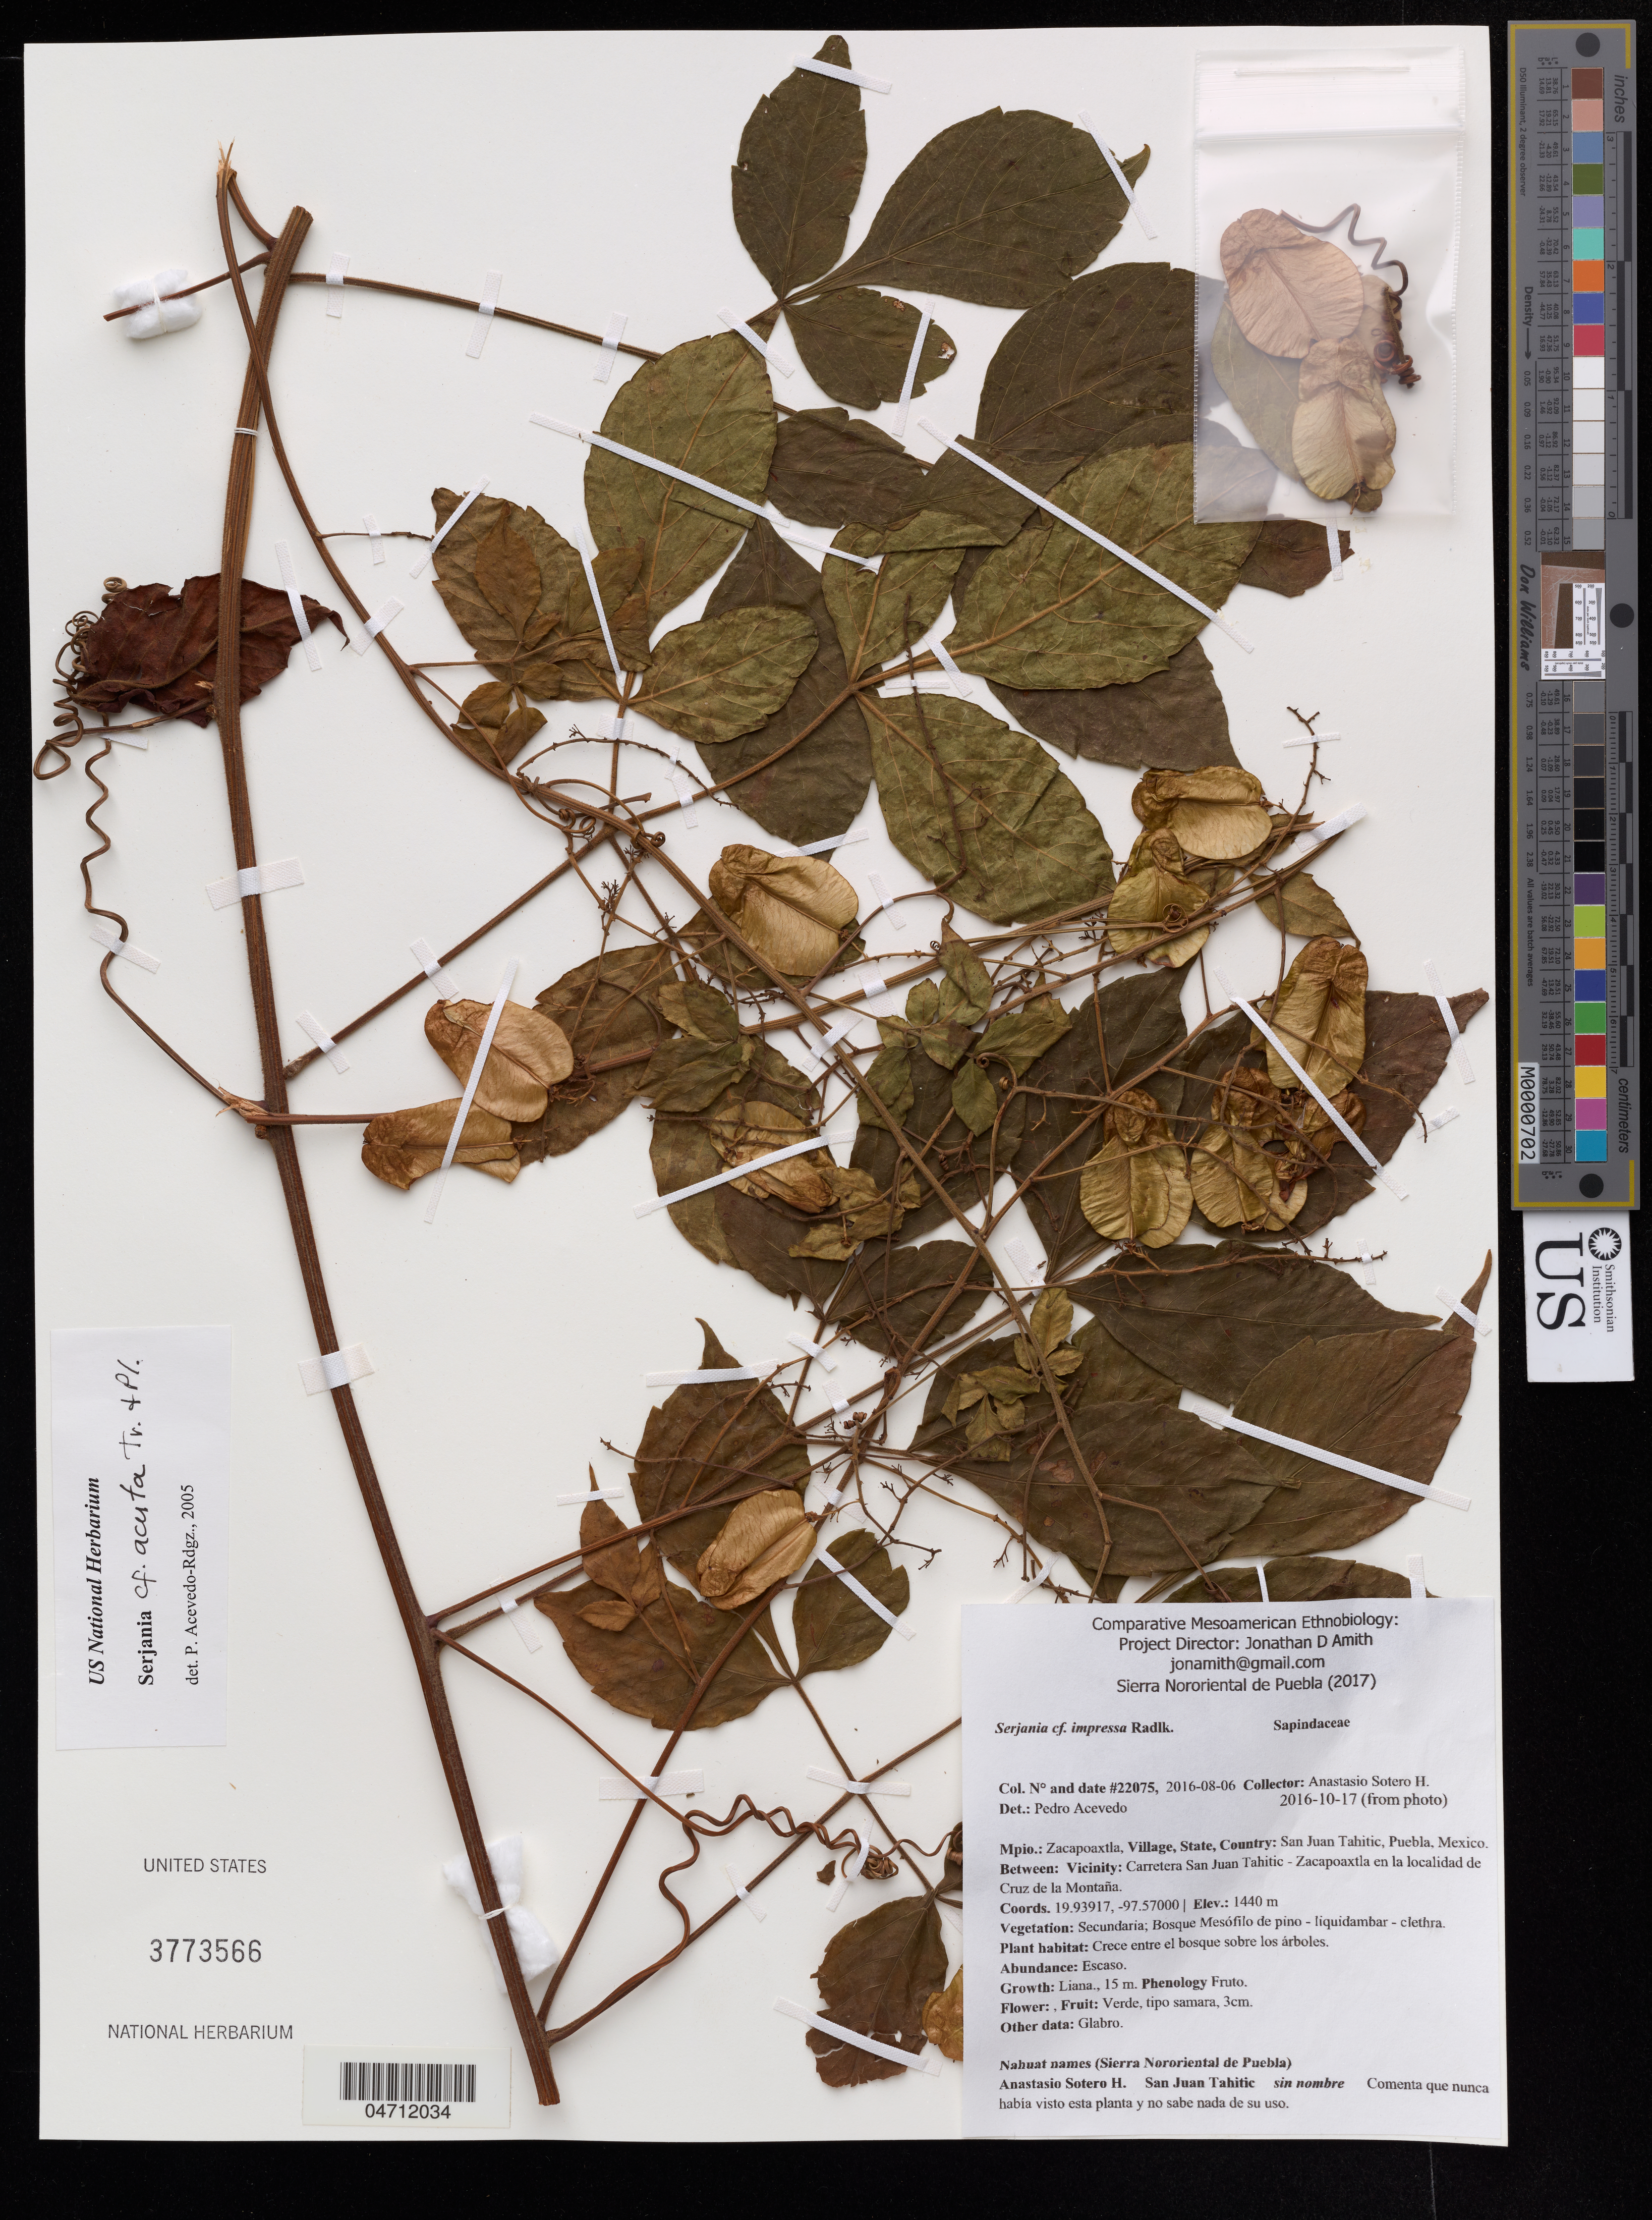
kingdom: Plantae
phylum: Tracheophyta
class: Magnoliopsida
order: Sapindales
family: Sapindaceae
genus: Serjania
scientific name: Serjania impressa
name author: Radlk.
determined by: Acevedo-Rodríguez, P., (BOT), Smithsonian Institution - National Museum of Natural History (UNITED STATES)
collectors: A. Sotero H., O. López Francisco & A. Sotero H.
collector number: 22075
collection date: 2016-08-06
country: Mexico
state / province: Puebla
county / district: Zacapoaxtla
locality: San Juan Tahitic, Carretera San Juan Tahitic - Zacapoaxtla en la localidad de Cruz de la Montaña.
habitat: Crece entre el bosque sobre los árboles.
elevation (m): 1440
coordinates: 19.93917, -97.57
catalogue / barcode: US 3773566